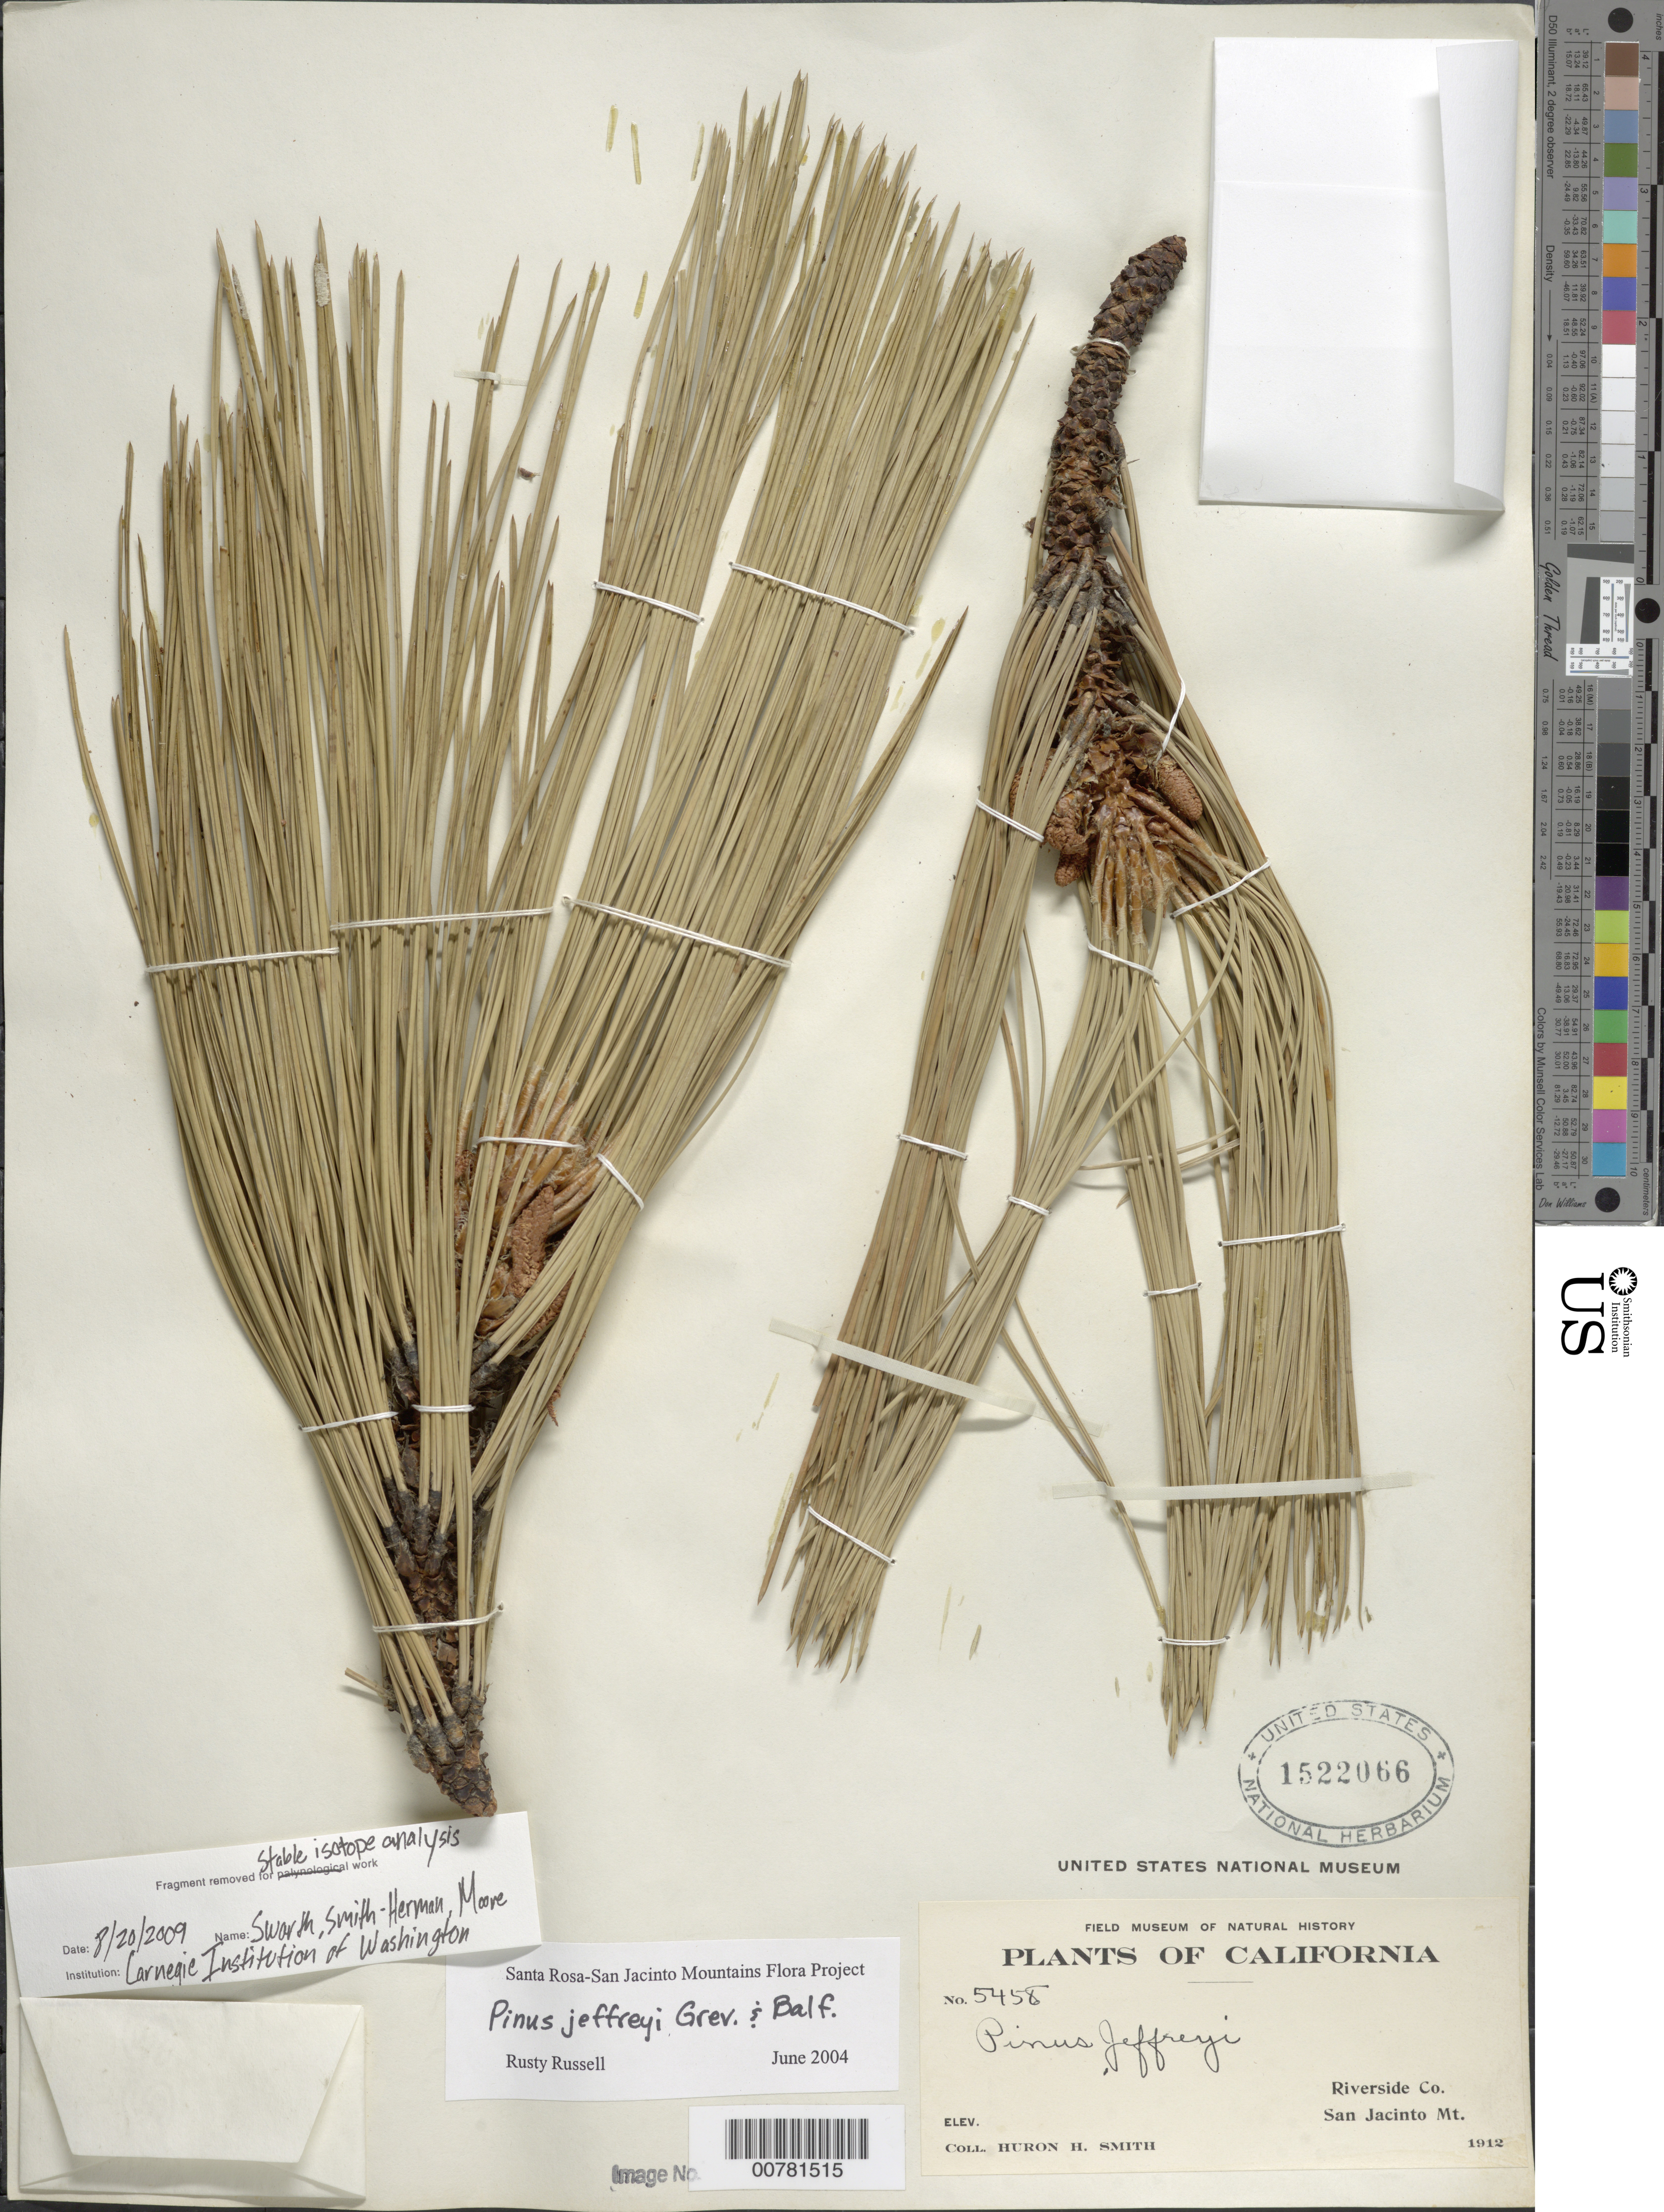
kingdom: Plantae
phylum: Tracheophyta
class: Pinopsida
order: Pinales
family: Pinaceae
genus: Pinus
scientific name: Pinus jeffreyi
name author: Balf.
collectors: Huron H. Smith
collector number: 5458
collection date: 1912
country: United States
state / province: California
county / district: Riverside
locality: Riverside Co. San Jacinto Mt.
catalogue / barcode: US 1522066